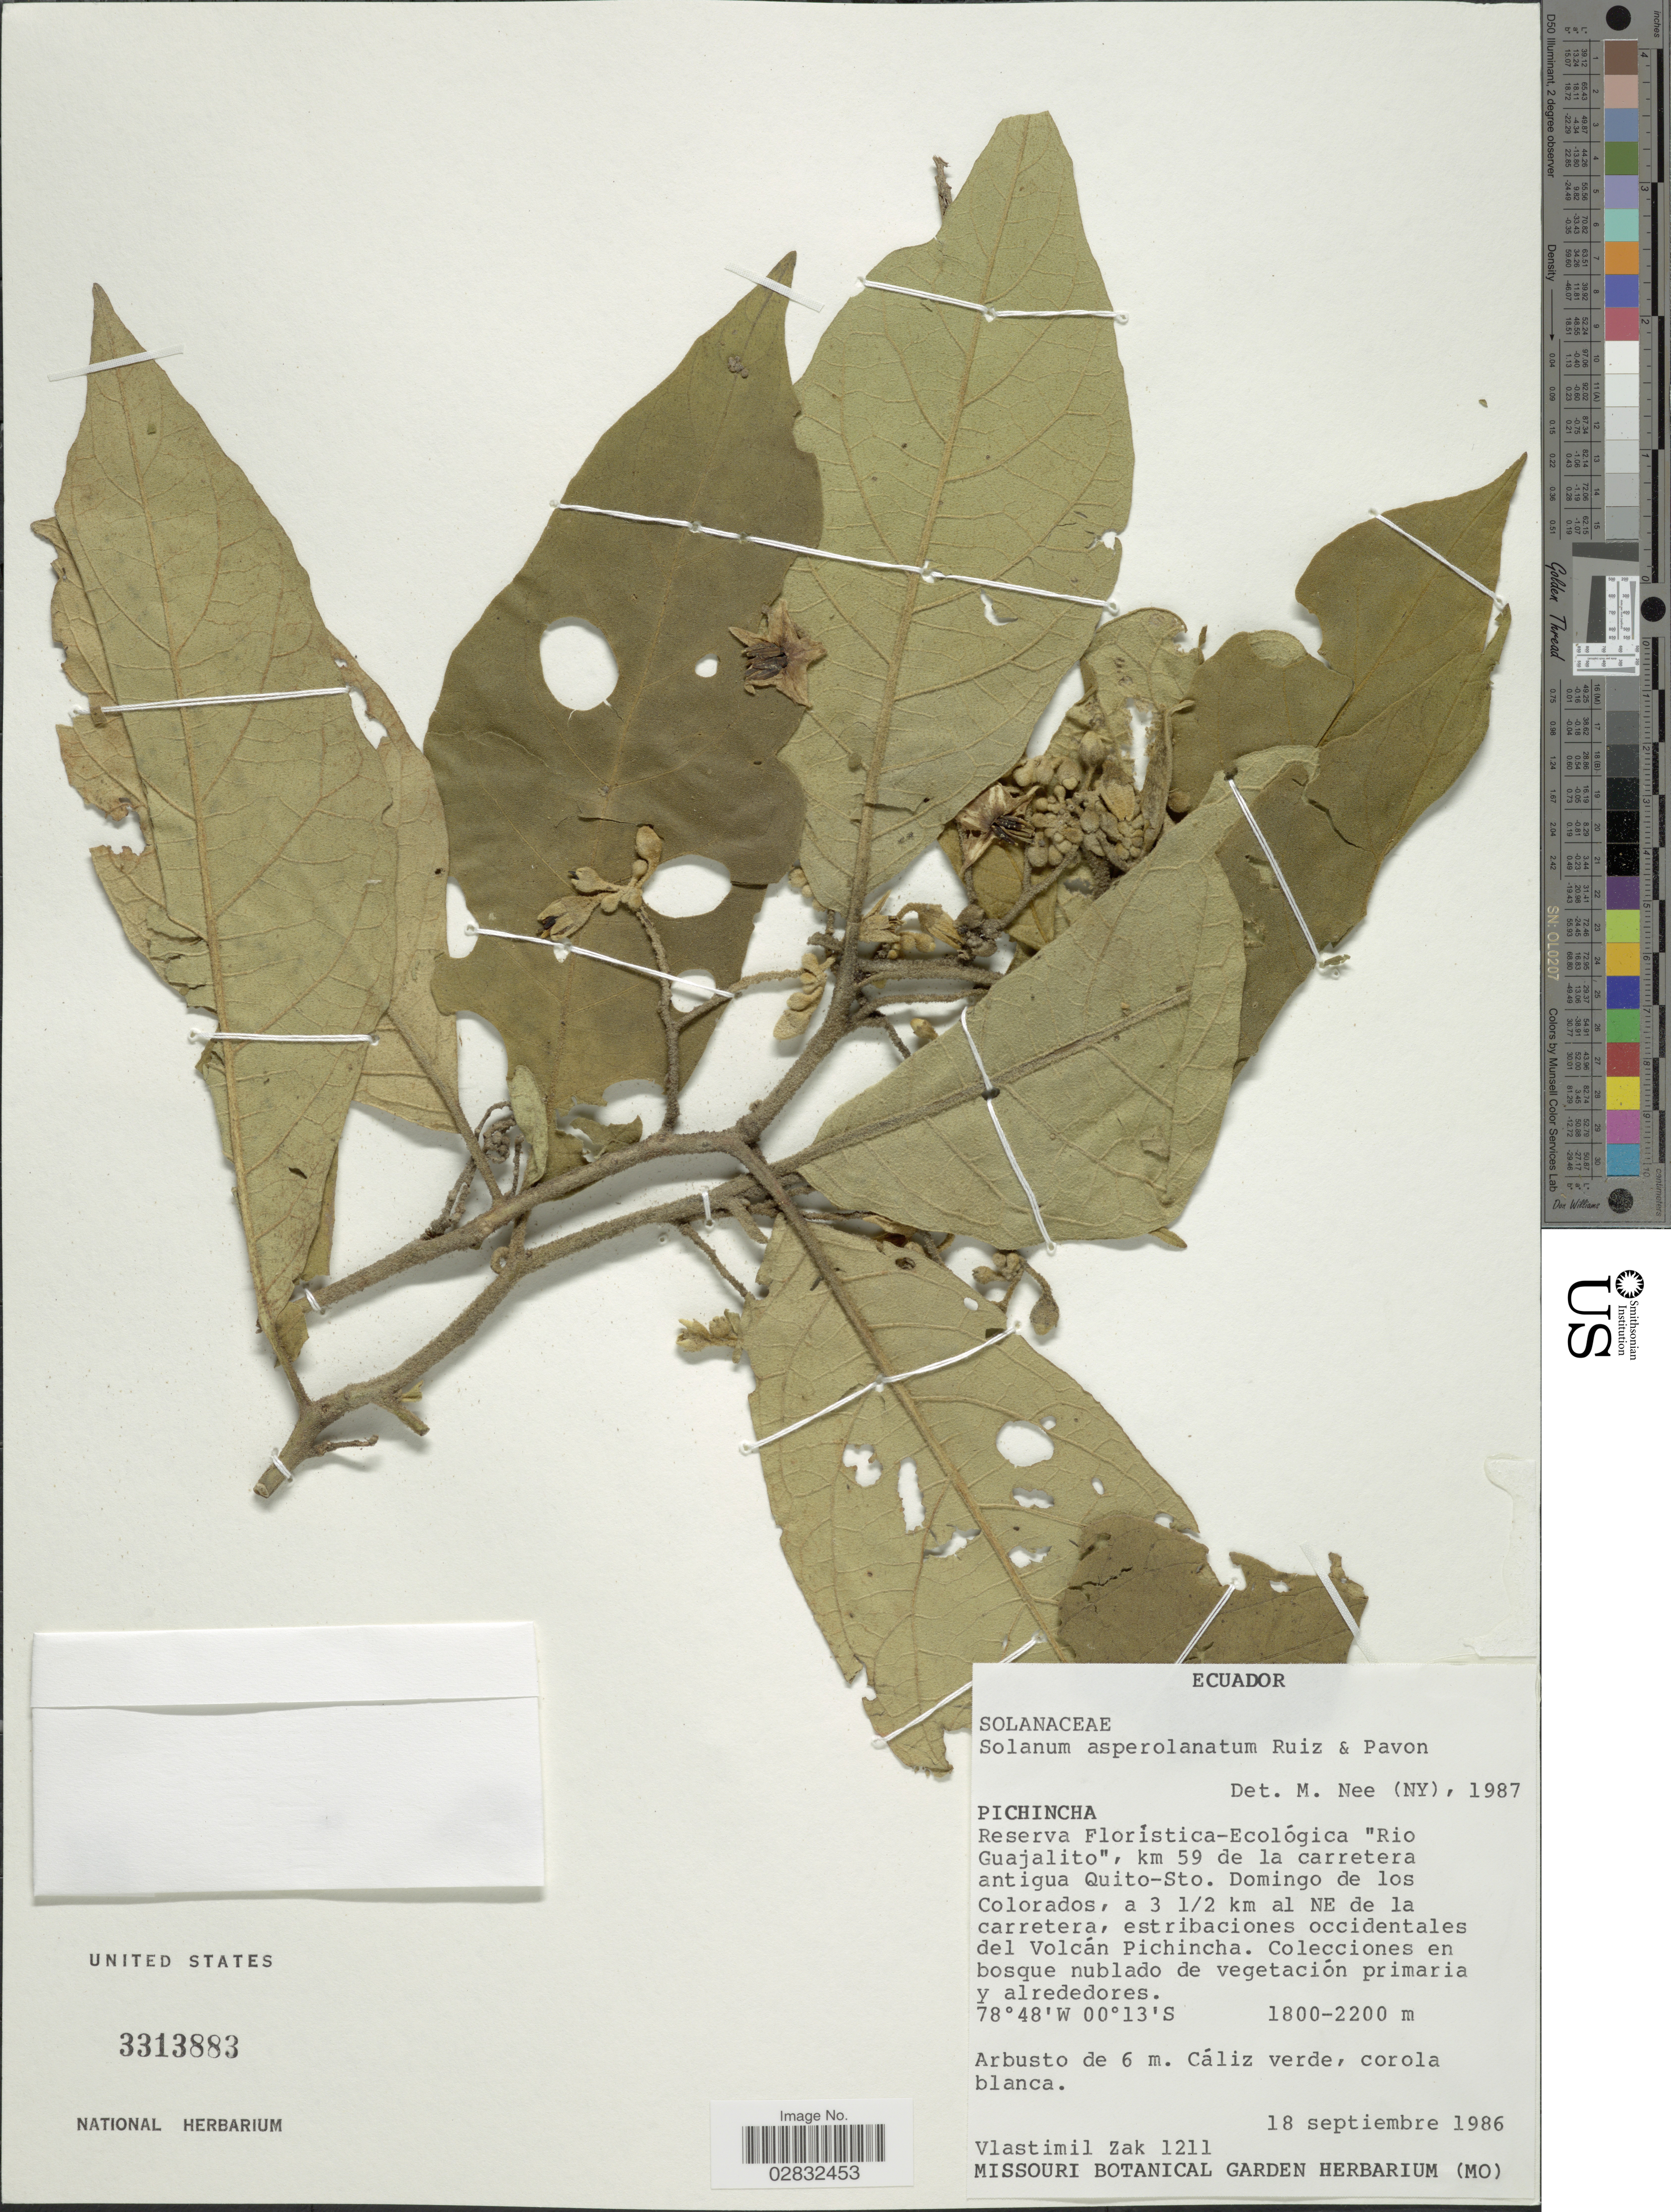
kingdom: Plantae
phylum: Tracheophyta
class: Magnoliopsida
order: Solanales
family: Solanaceae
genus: Solanum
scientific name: Solanum asperolatum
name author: Ruiz & Pav.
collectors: V. Zak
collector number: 1211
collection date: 1986-09-18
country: Ecuador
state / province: Pichincha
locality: Reserva Floristica-Ecológica "Rio Guajalito", km 59 de la carretera antigua Quito-Sto, Domingo de los Colorados, a 3 1/2 km al NE de la carretera, estribaciones occidentales del Volcán Pichincha.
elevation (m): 1800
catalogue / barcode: US 3313883